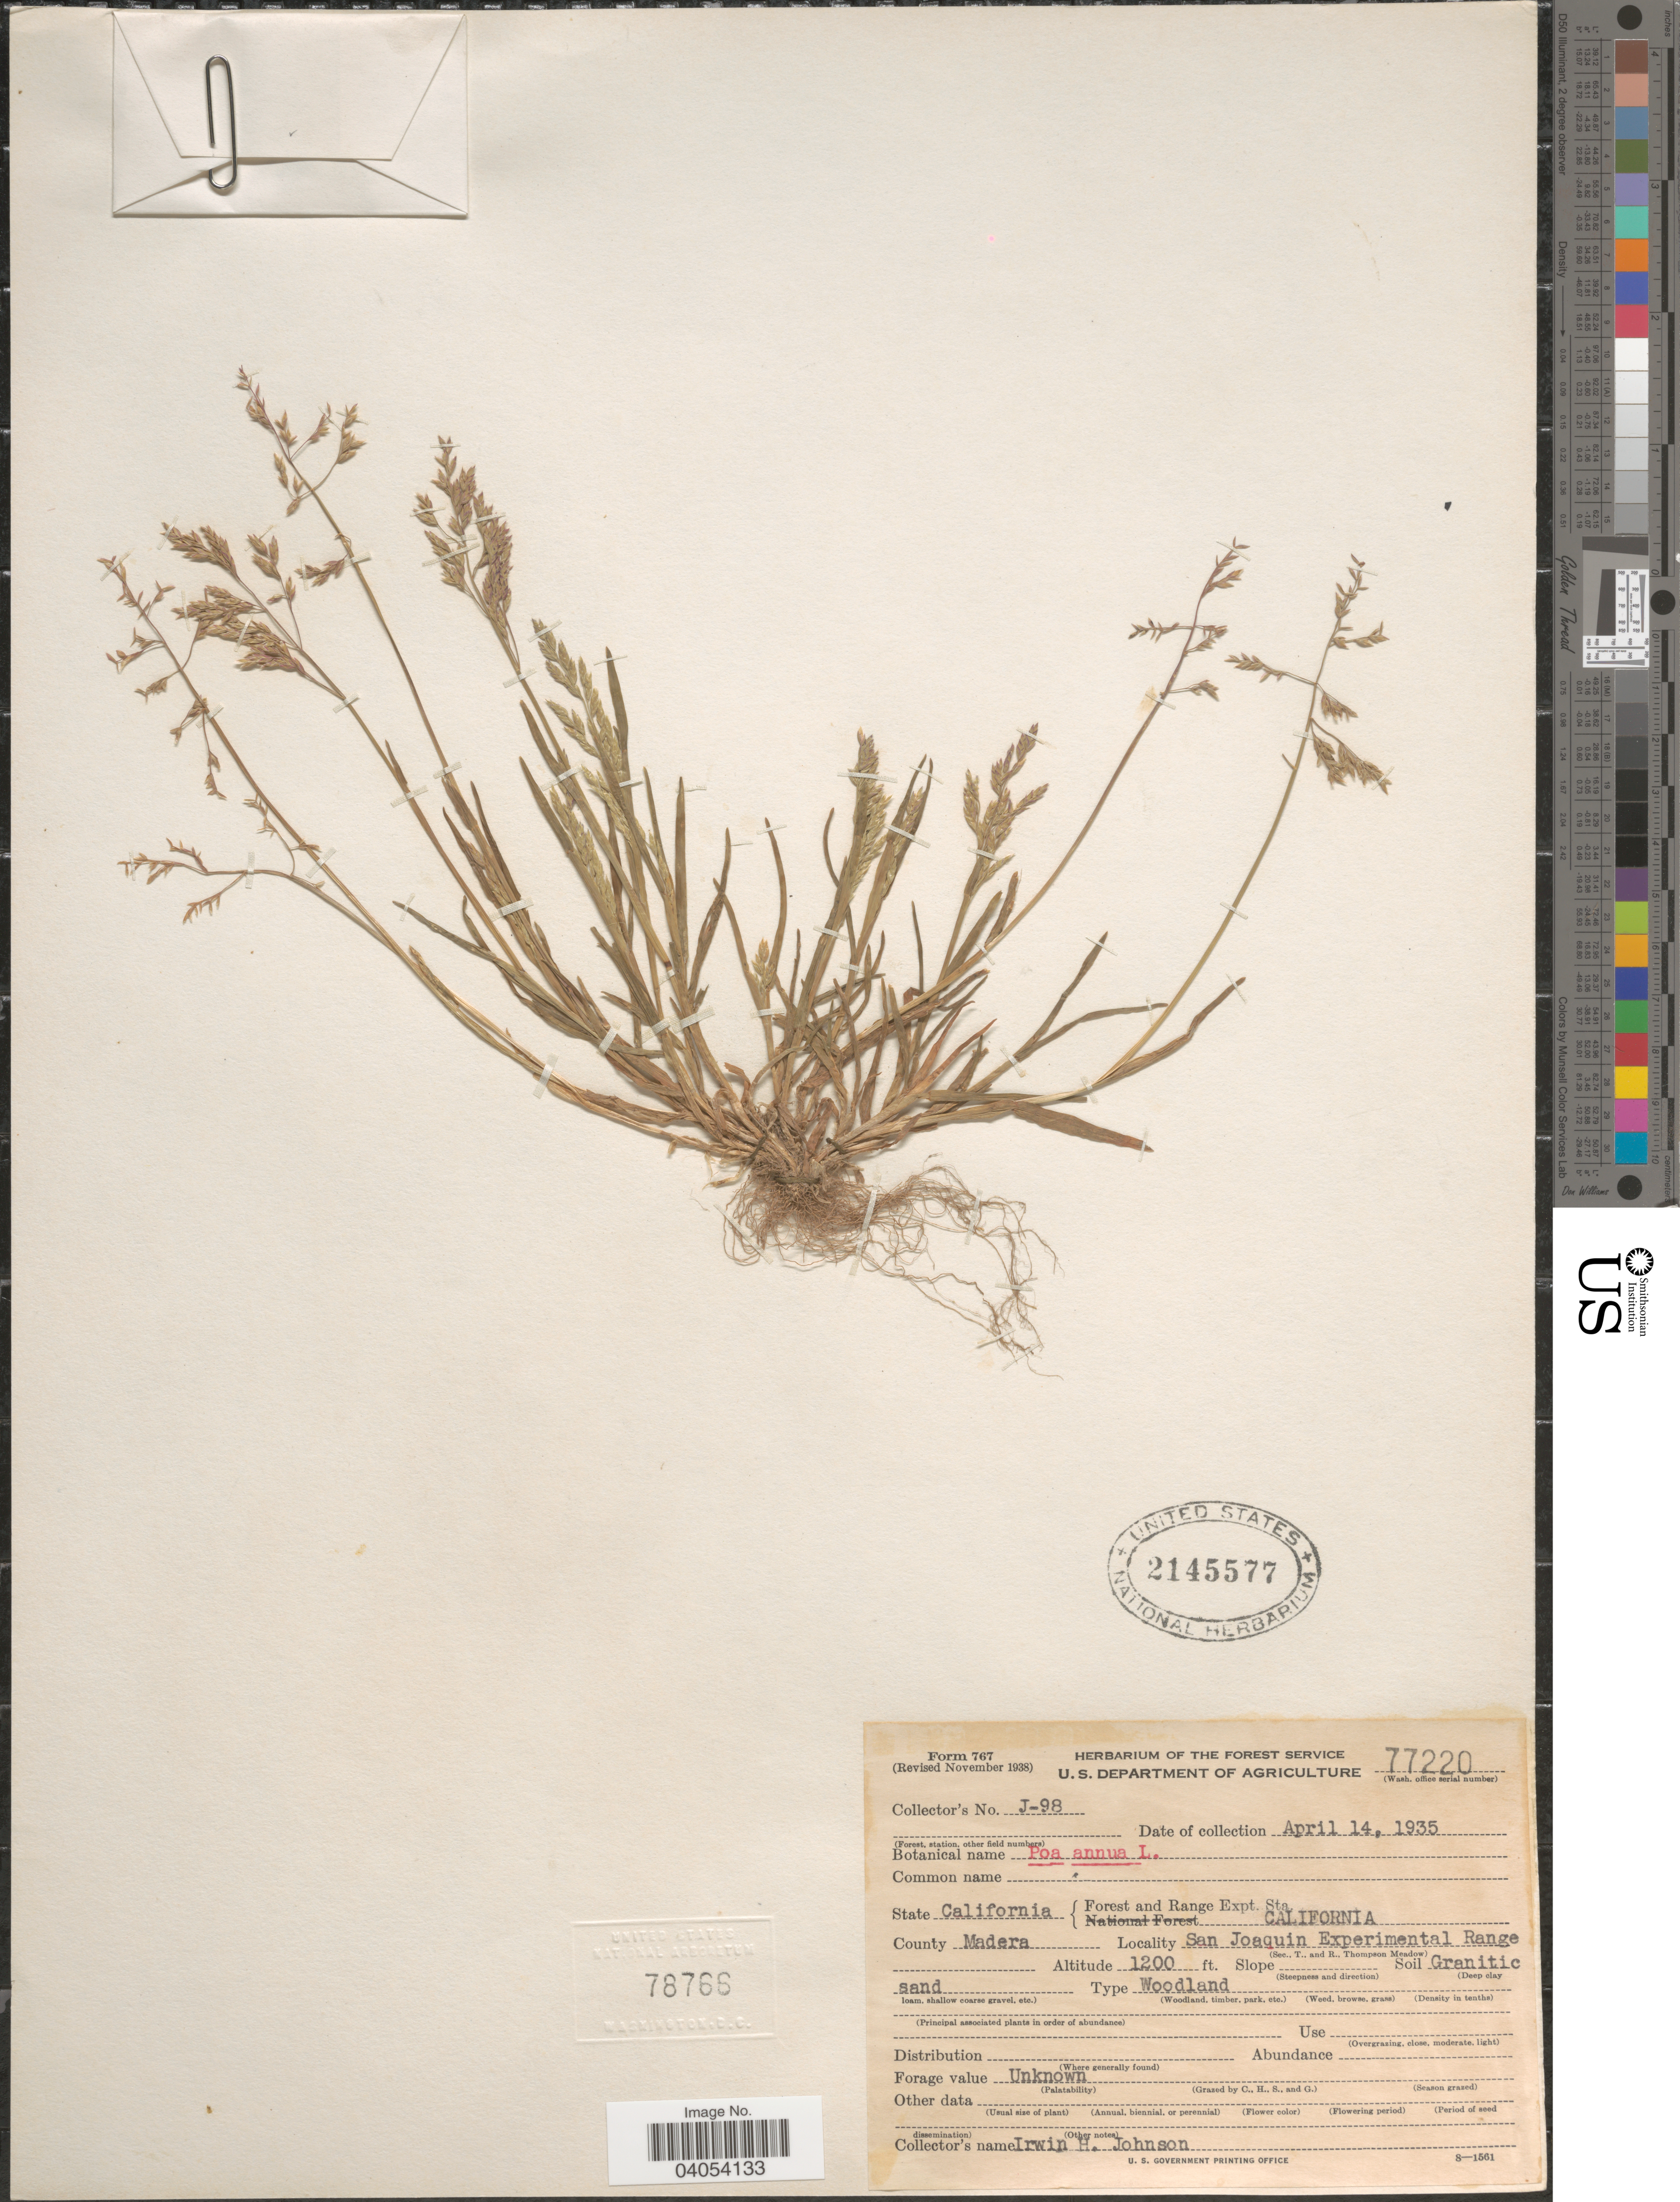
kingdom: Plantae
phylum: Tracheophyta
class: Liliopsida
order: Poales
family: Poaceae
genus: Poa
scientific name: Poa annua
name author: L.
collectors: I. Johnson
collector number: J-98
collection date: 1935-04-14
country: United States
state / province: California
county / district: Madera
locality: Forest and Range Expt. Sta. California. County Madera. San Joaquin Experimental Range.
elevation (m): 366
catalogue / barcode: US 2145577